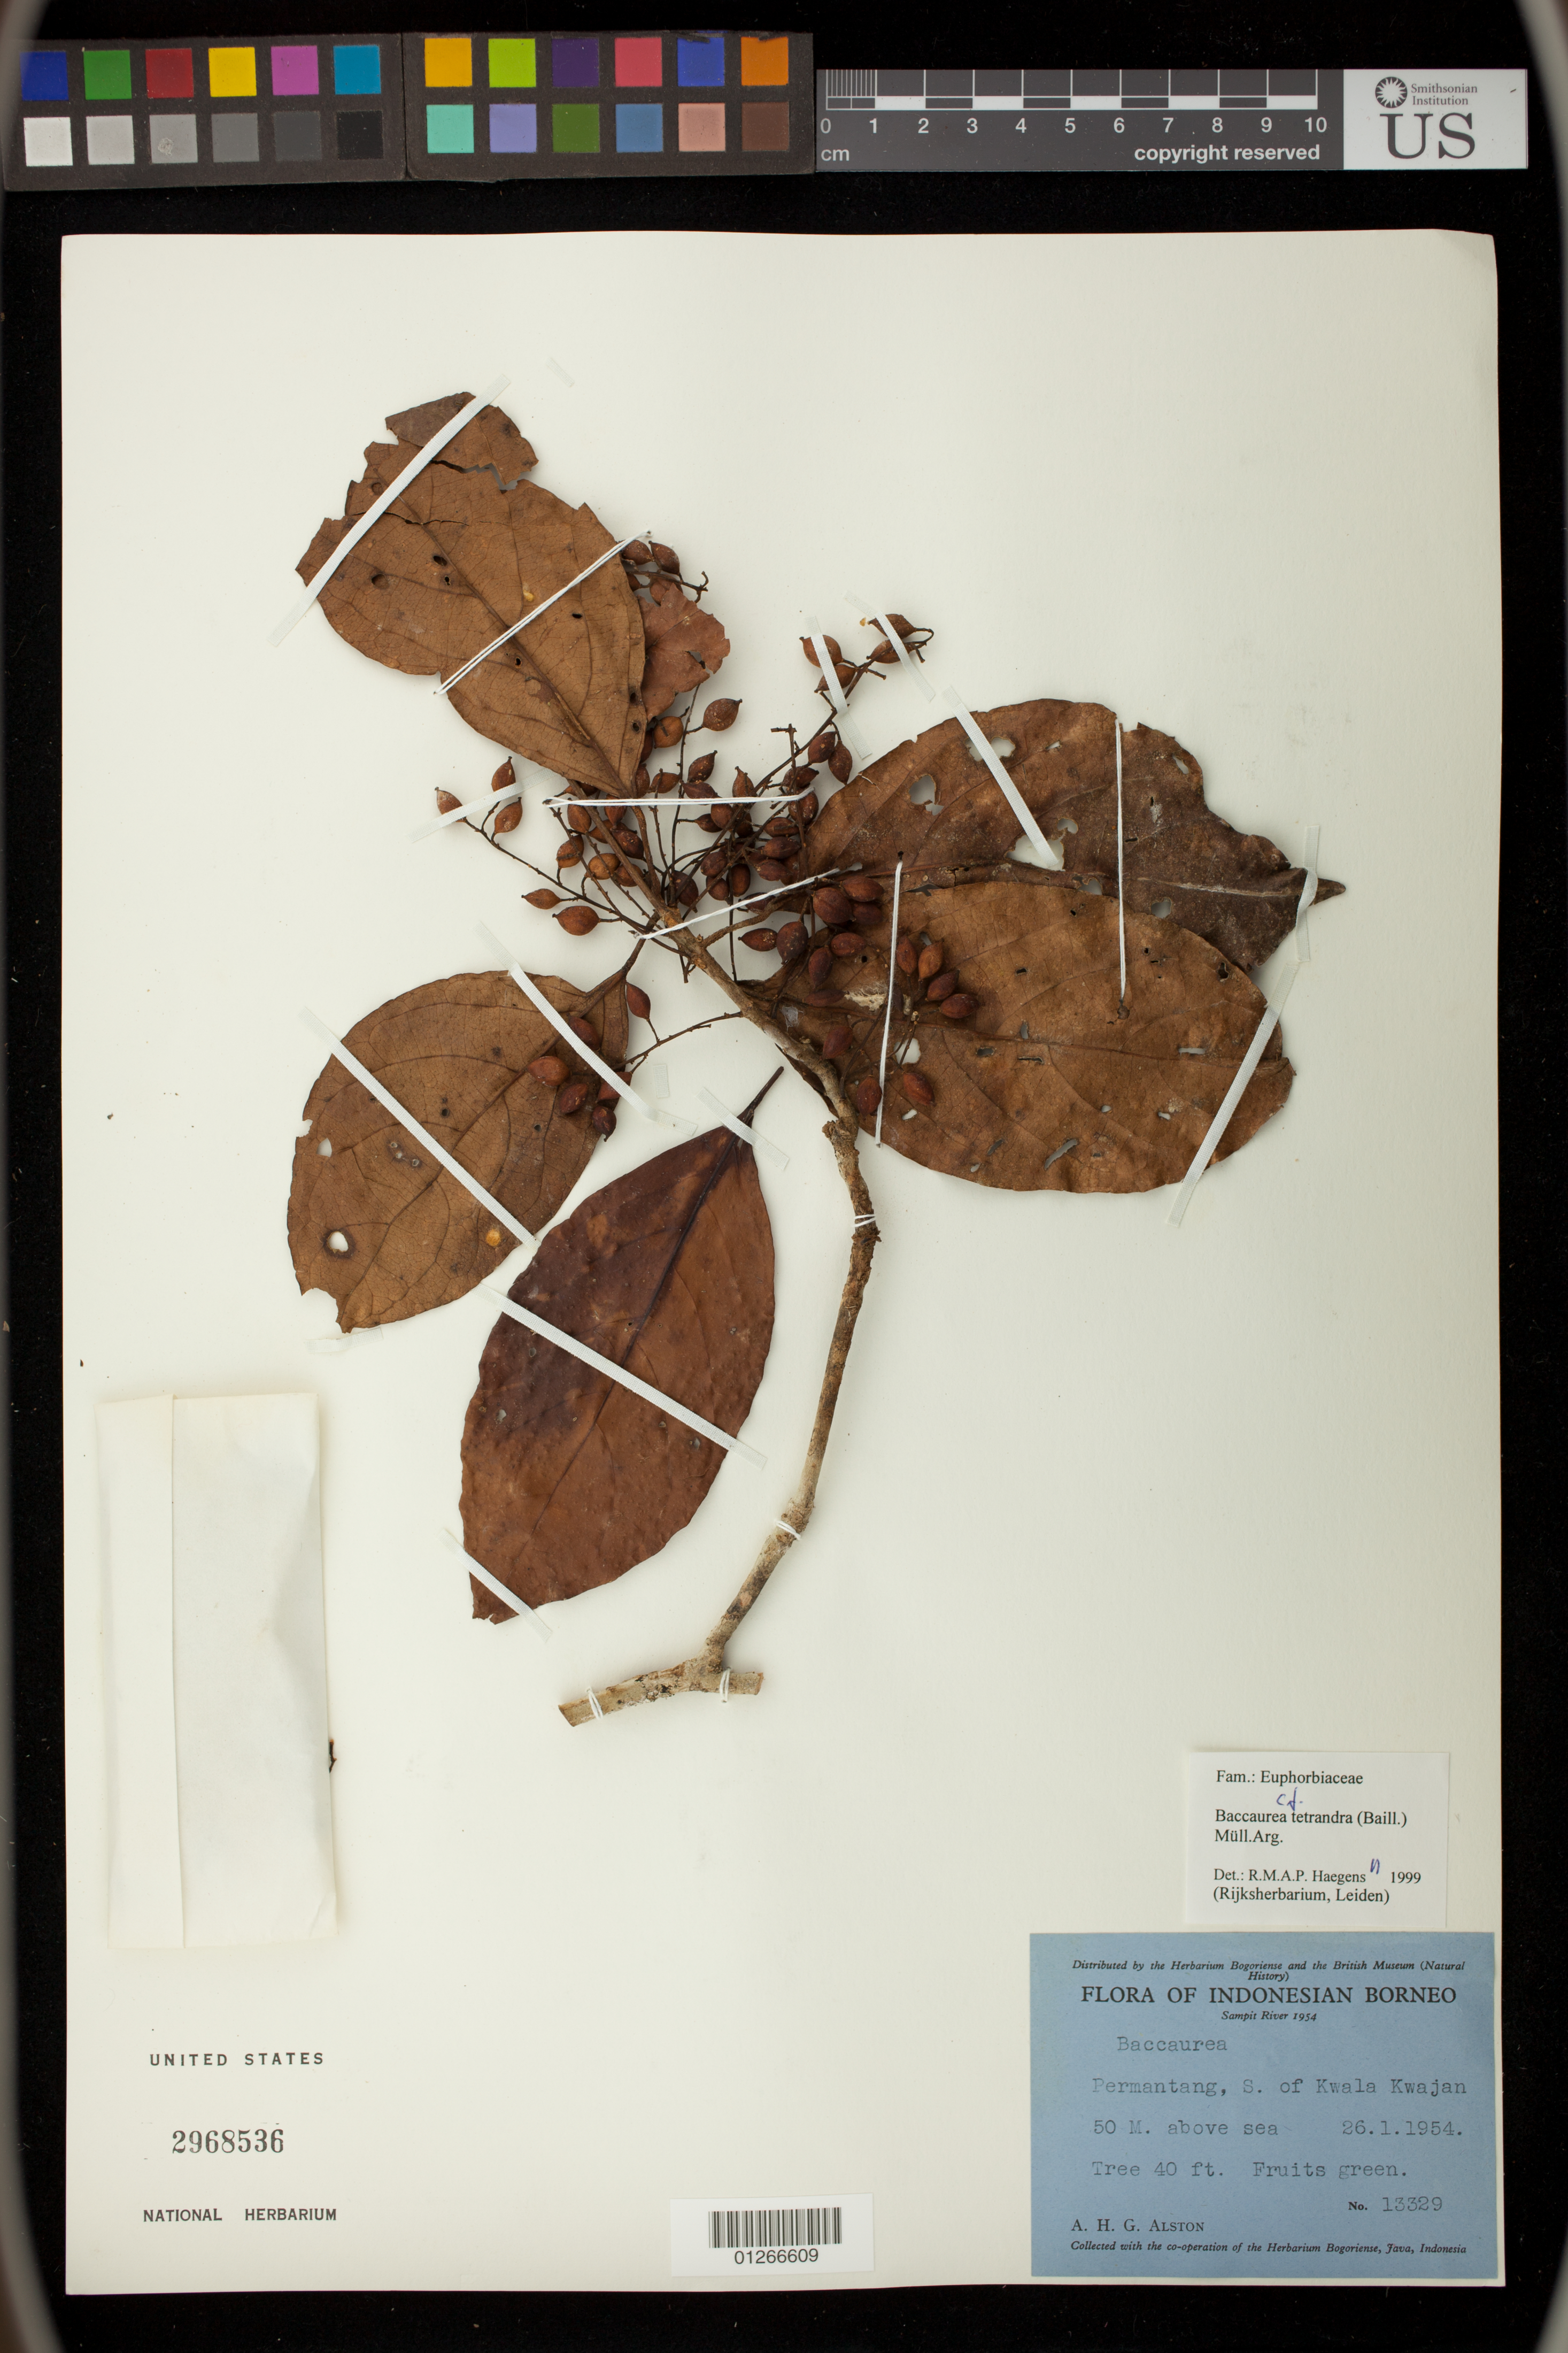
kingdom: Plantae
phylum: Tracheophyta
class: Magnoliopsida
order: Malpighiales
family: Phyllanthaceae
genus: Baccaurea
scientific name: Baccaurea tetrandra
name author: (Baill.) Müll. Arg.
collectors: A. H. Alston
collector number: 13329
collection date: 1954-01-26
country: Indonesia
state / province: Kalimantan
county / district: Kalimantan Tengah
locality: Borneo. Sampit River. Permantang, S. of Kwala Kwajan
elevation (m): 50